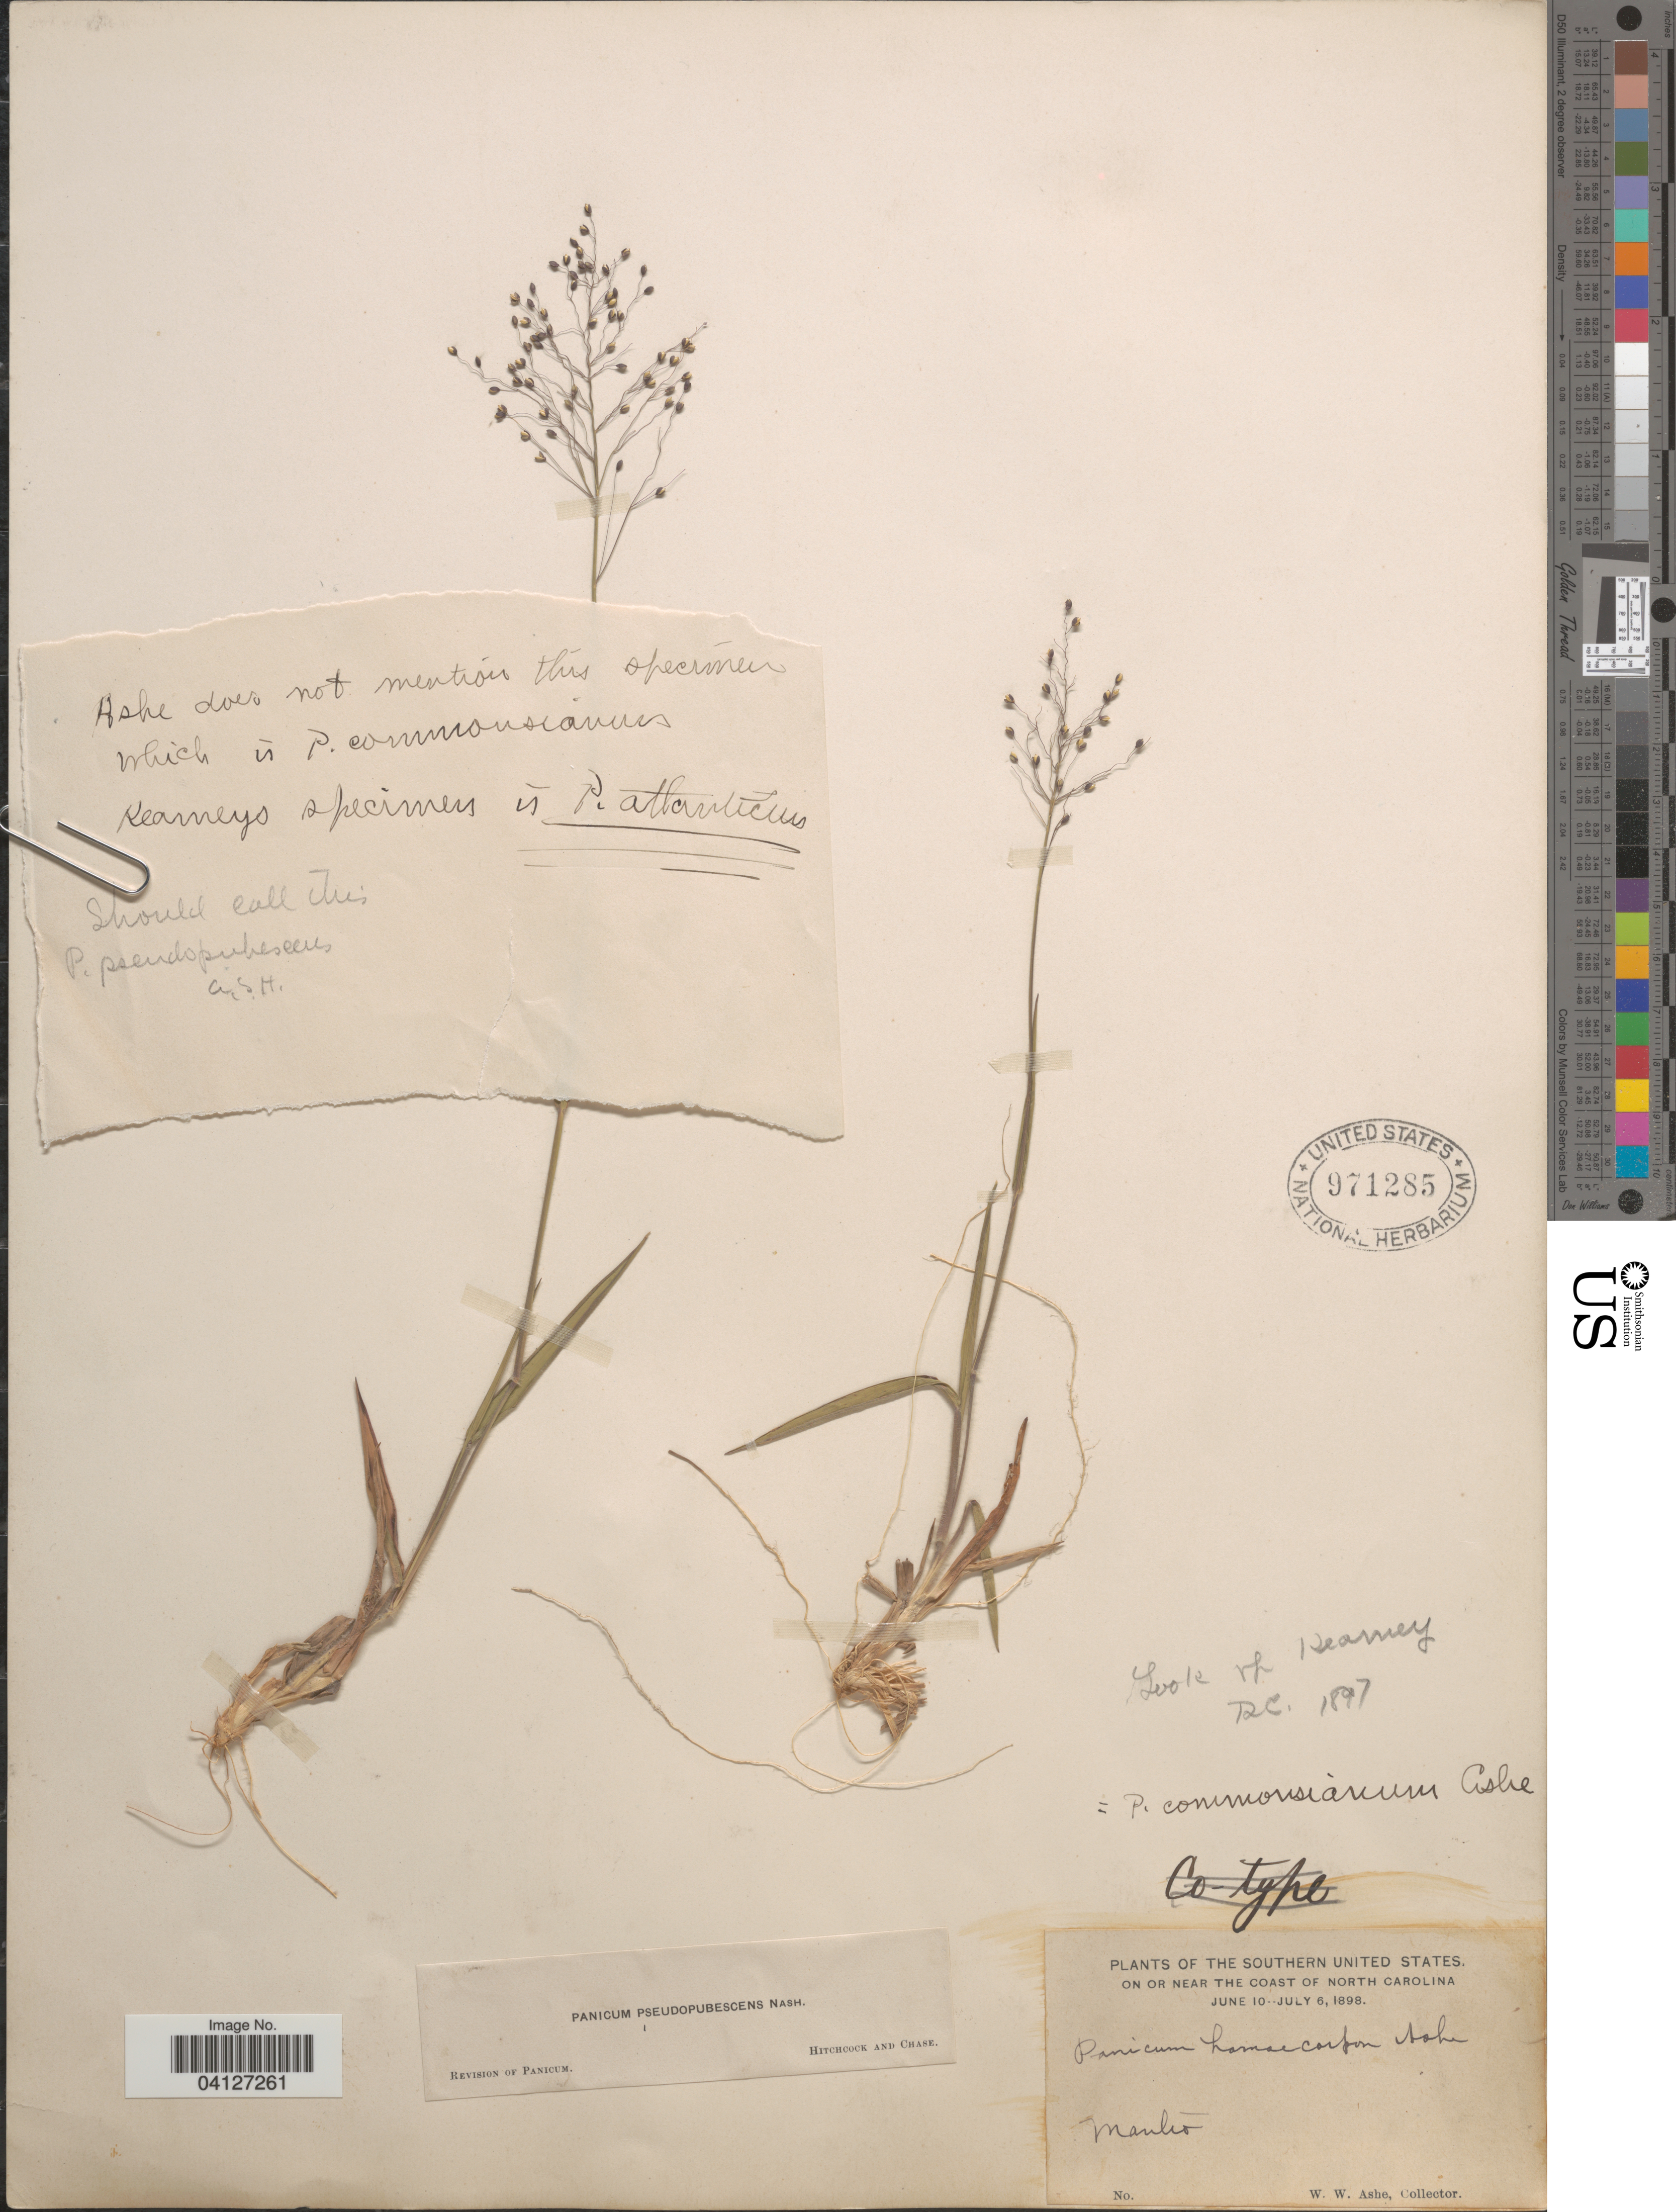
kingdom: Plantae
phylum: Tracheophyta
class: Liliopsida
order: Poales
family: Poaceae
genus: Panicum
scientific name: Panicum pseudopubescens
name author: Nash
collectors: W. W. Ashe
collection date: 1898-06-10/1898-07-06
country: United States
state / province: North Carolina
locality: Southern United States. On or near the coast of North Carolina. Manteo.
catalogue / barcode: US 971285